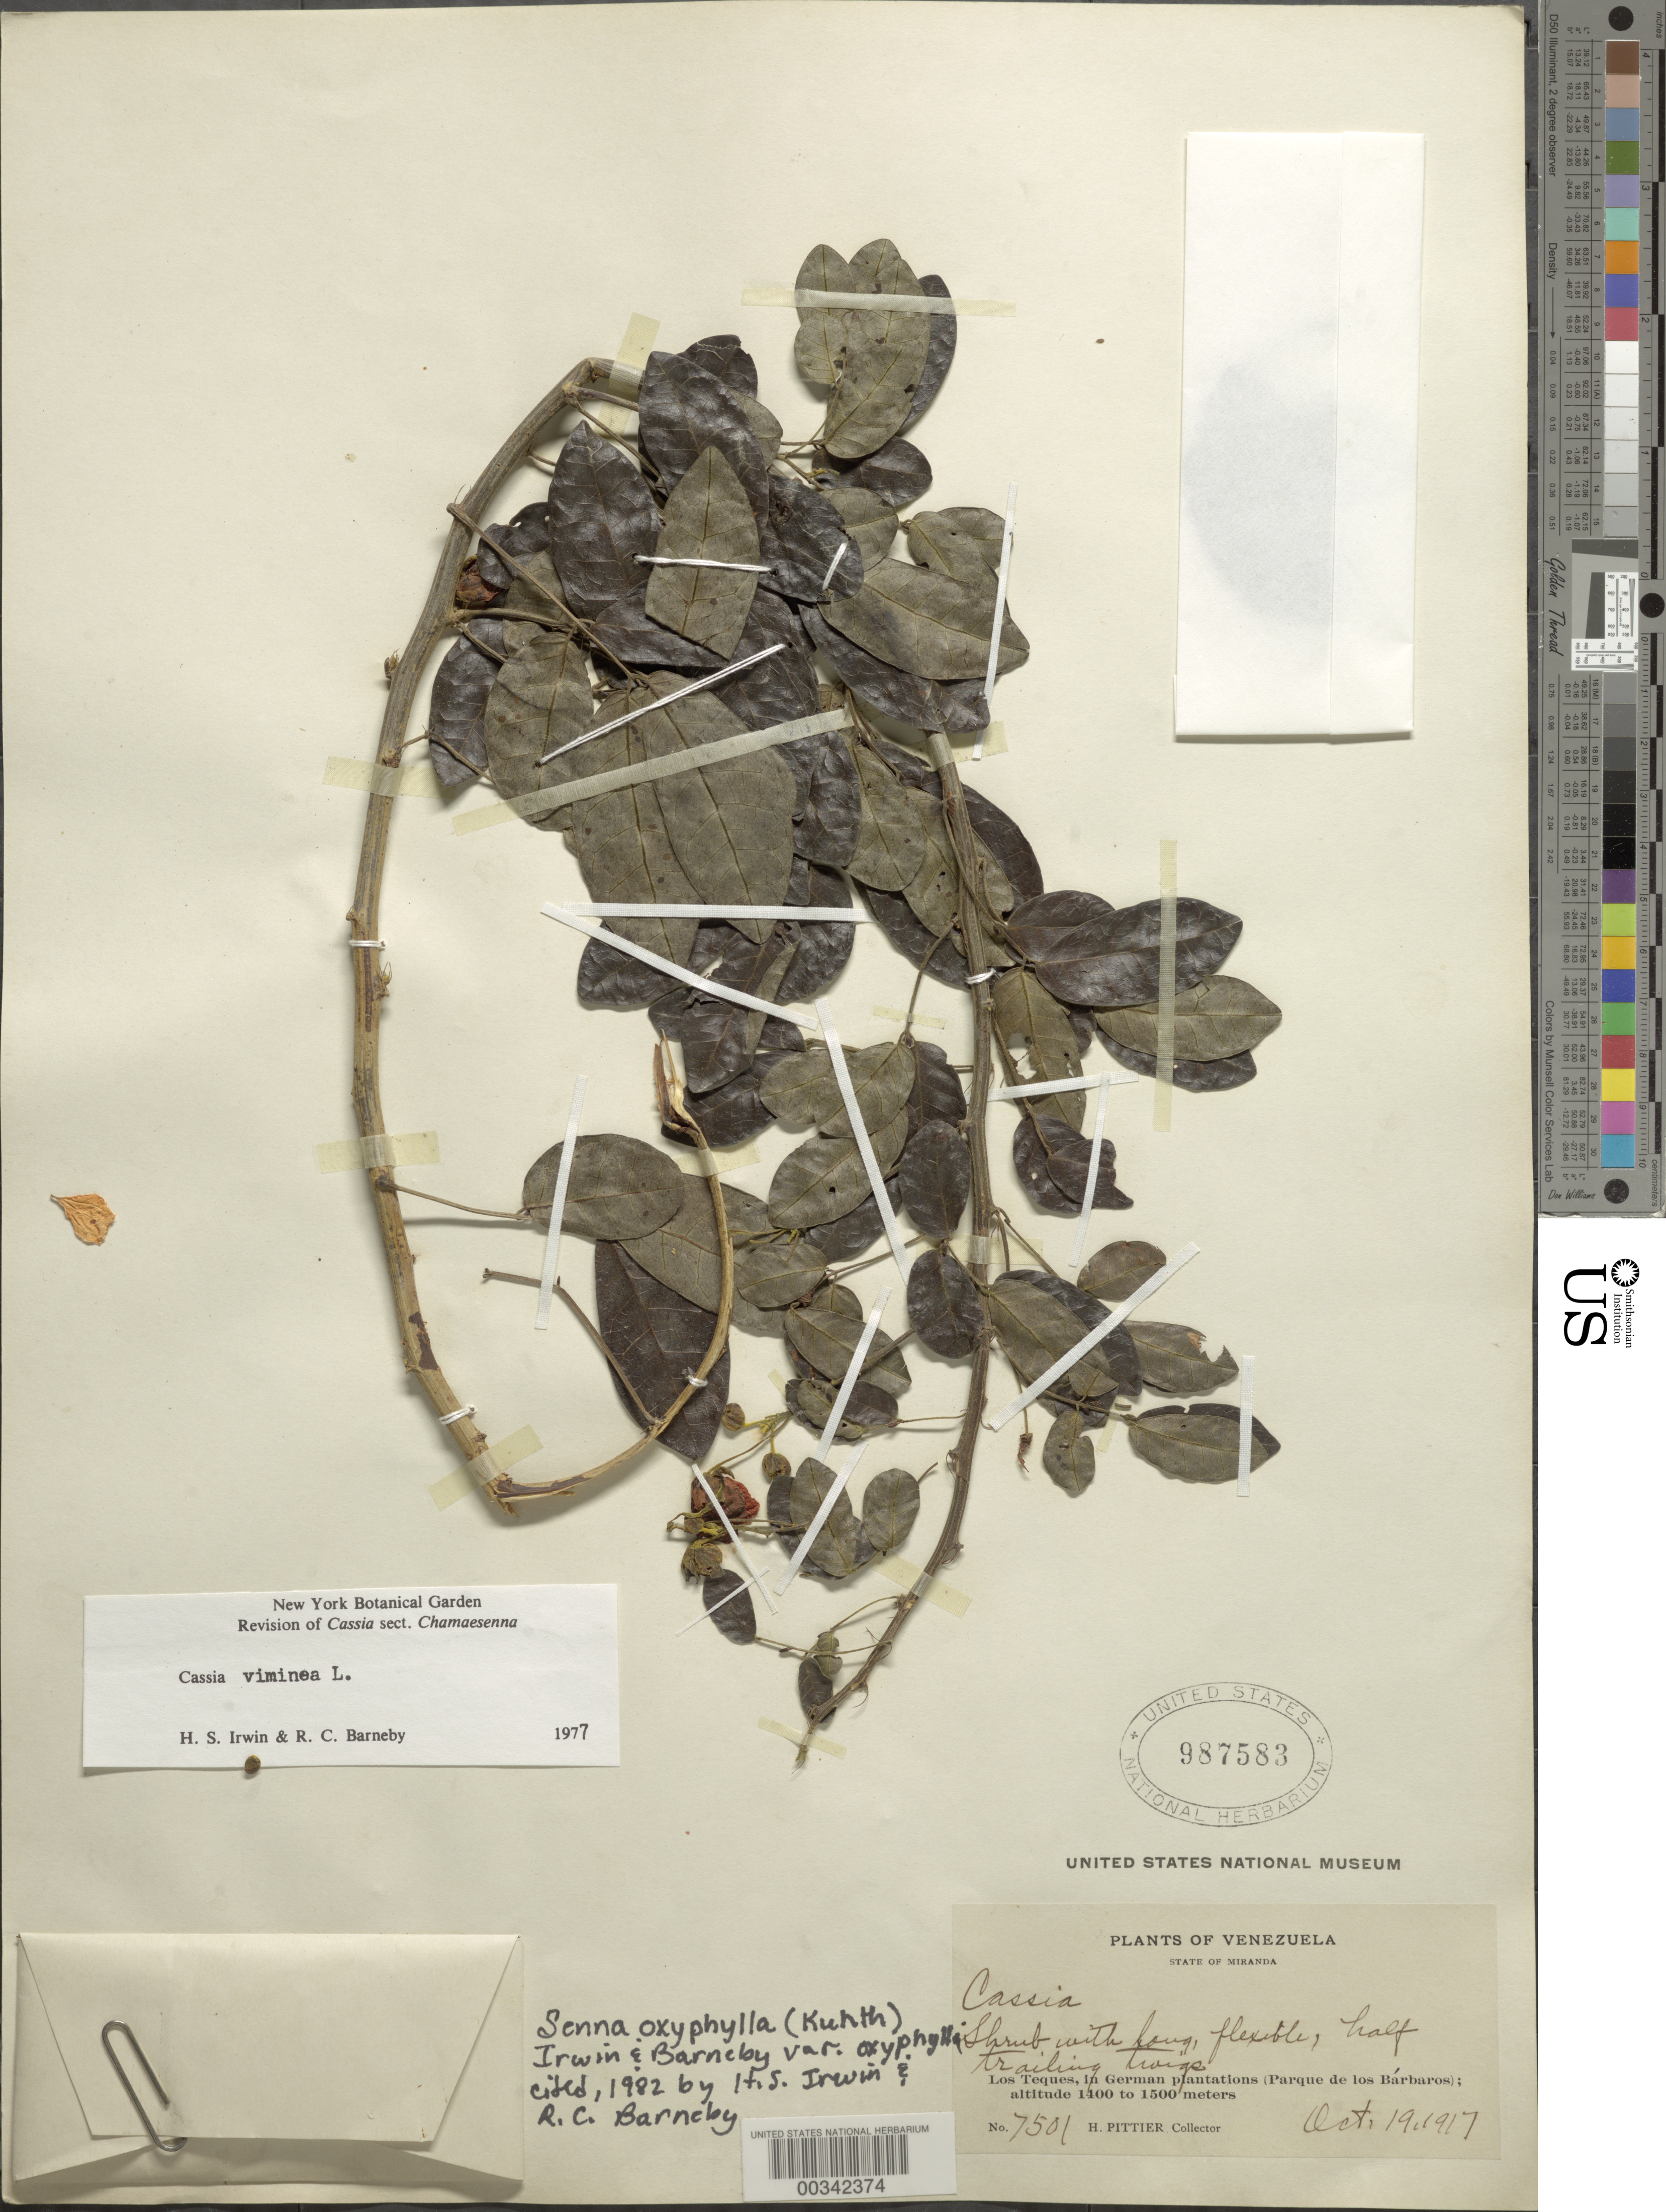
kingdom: Plantae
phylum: Tracheophyta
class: Magnoliopsida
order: Fabales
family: Fabaceae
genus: Senna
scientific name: Senna oxyphylla var. oxyphylla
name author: (Kunth) H.S. Irwin & Barneby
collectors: H. F. Pittier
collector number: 7501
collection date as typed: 19 Oct 1917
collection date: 1917-10-19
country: Venezuela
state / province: Miranda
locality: Los teques, in german plantations, parque de los barbaros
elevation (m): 1100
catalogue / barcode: US 987583